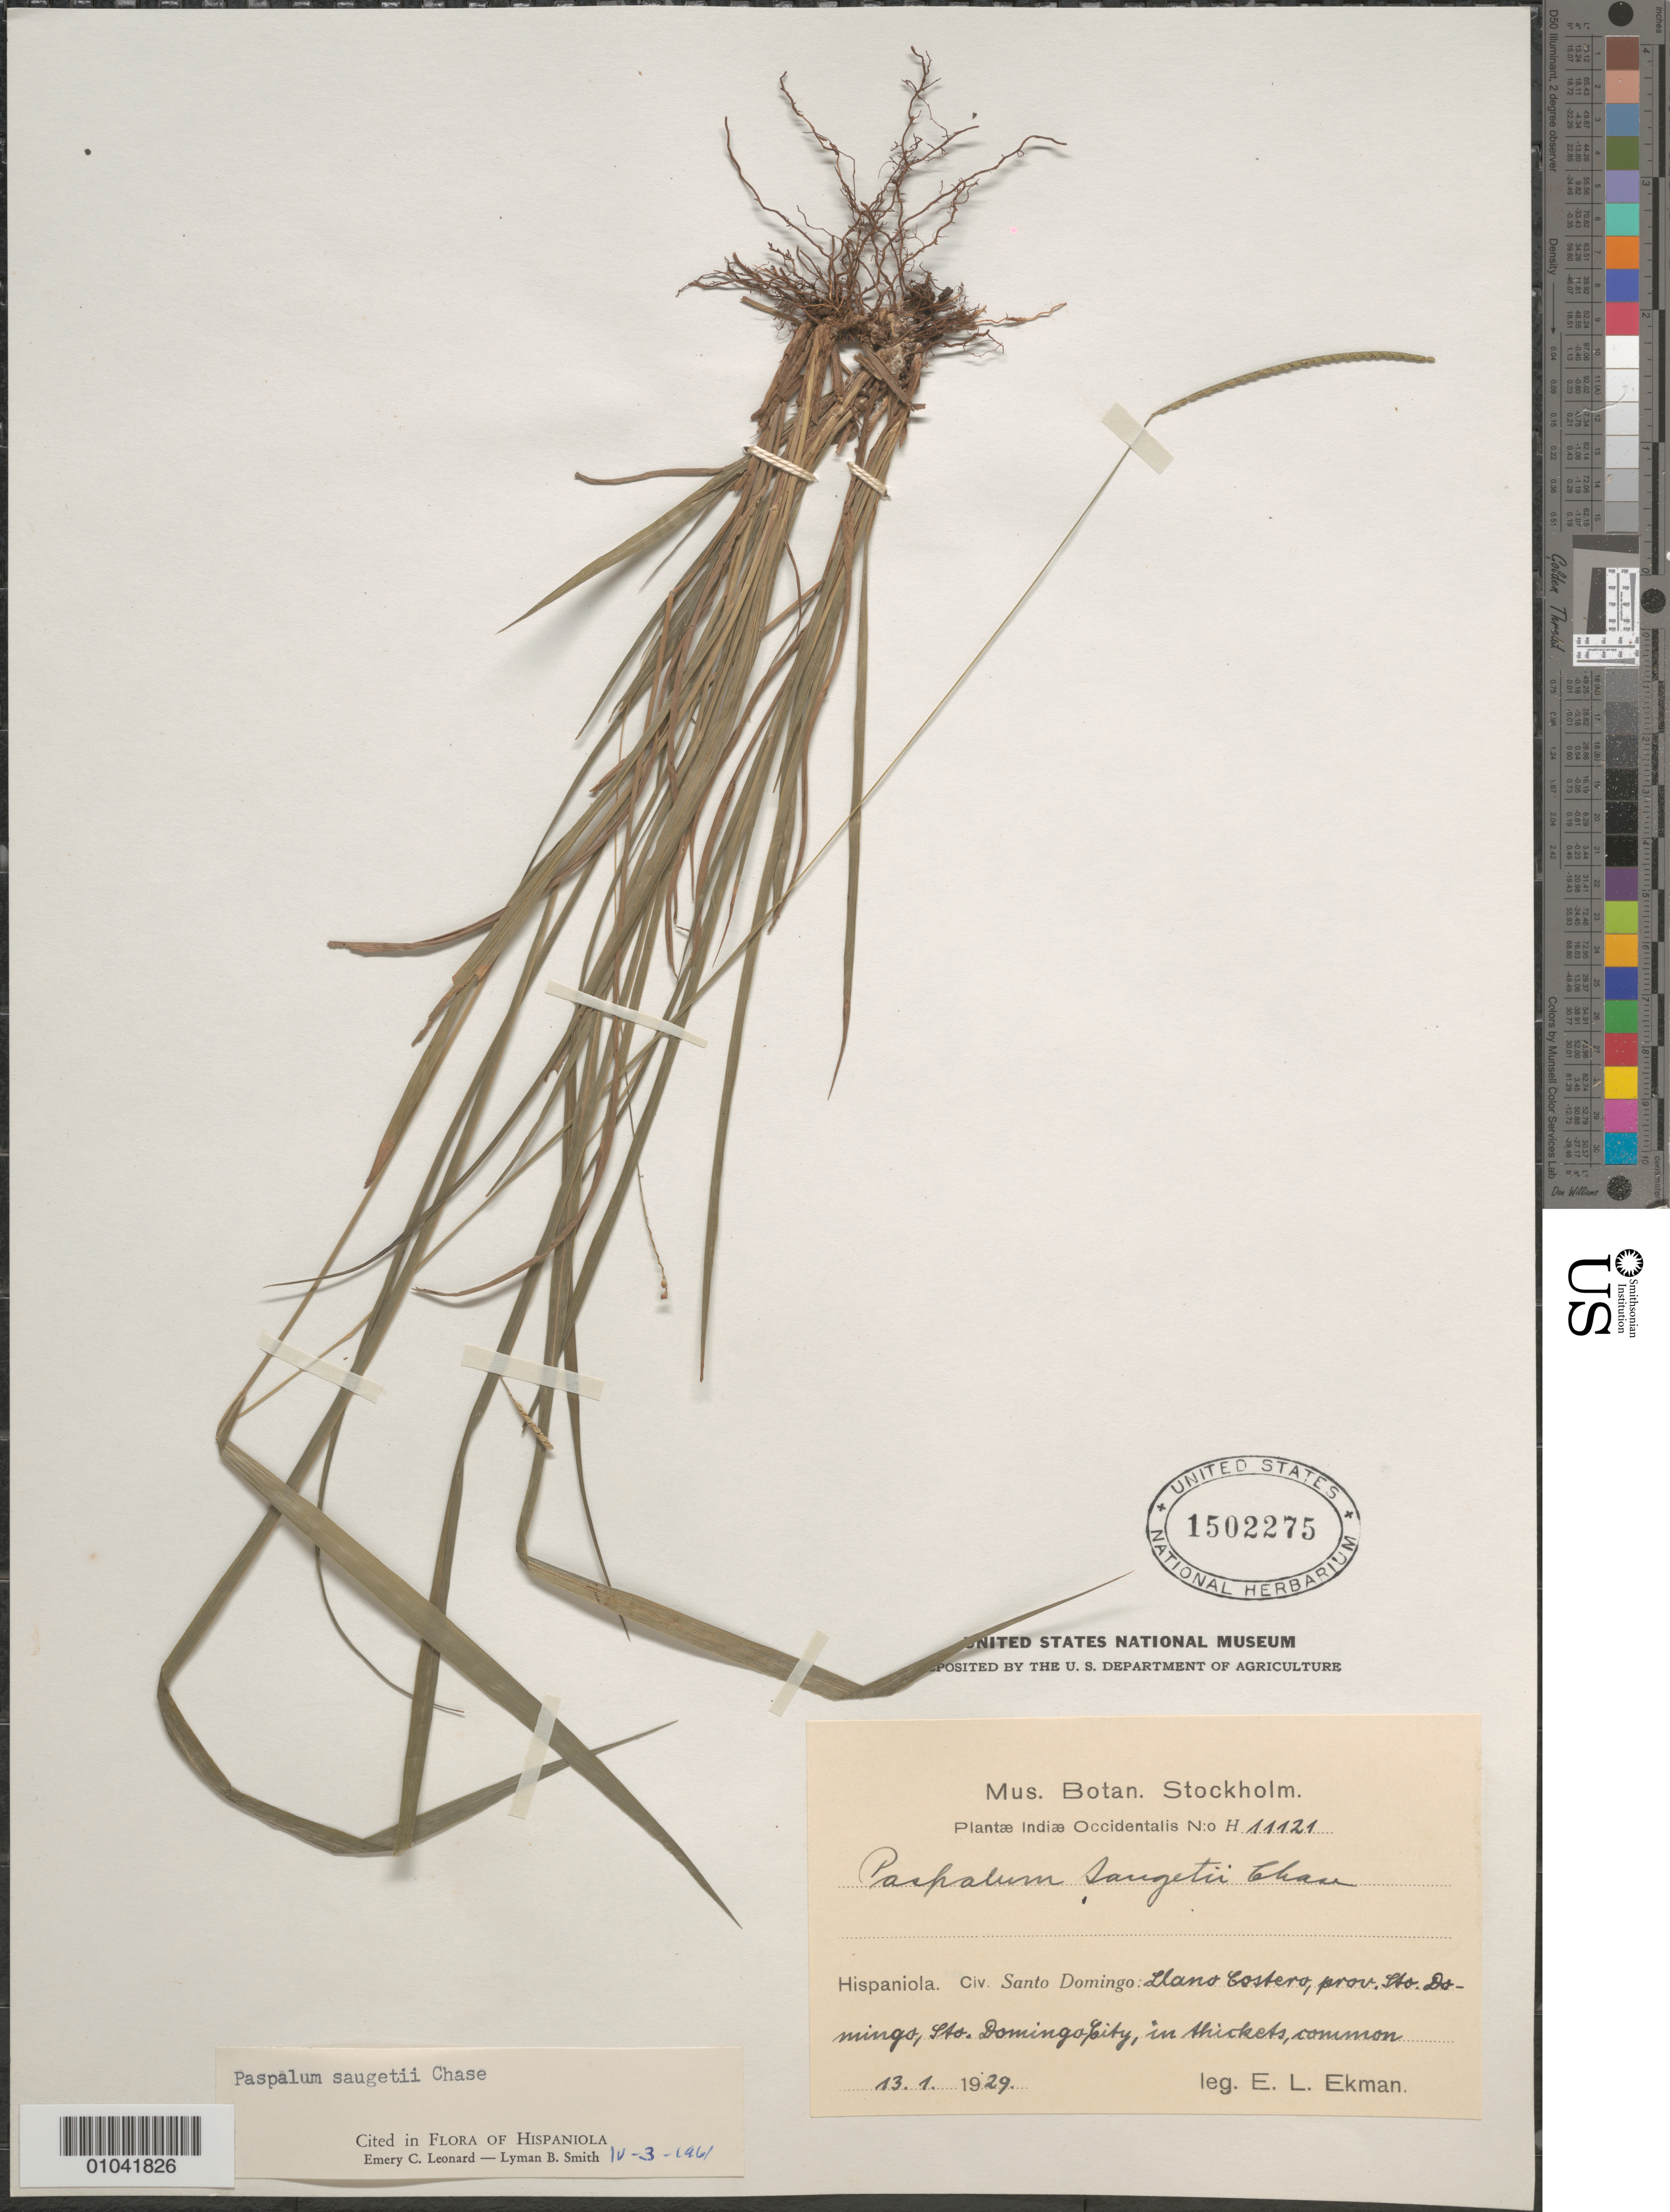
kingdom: Plantae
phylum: Tracheophyta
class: Liliopsida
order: Poales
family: Poaceae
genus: Paspalum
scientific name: Paspalum saugetii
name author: Chase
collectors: E. L. Ekman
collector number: H 11121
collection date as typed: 13 Jan 1929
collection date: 1929-01-13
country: Dominican Republic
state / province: Distrito Nacional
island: Hispaniola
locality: Llano Costero, Santo Domingo City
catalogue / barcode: US 1502275